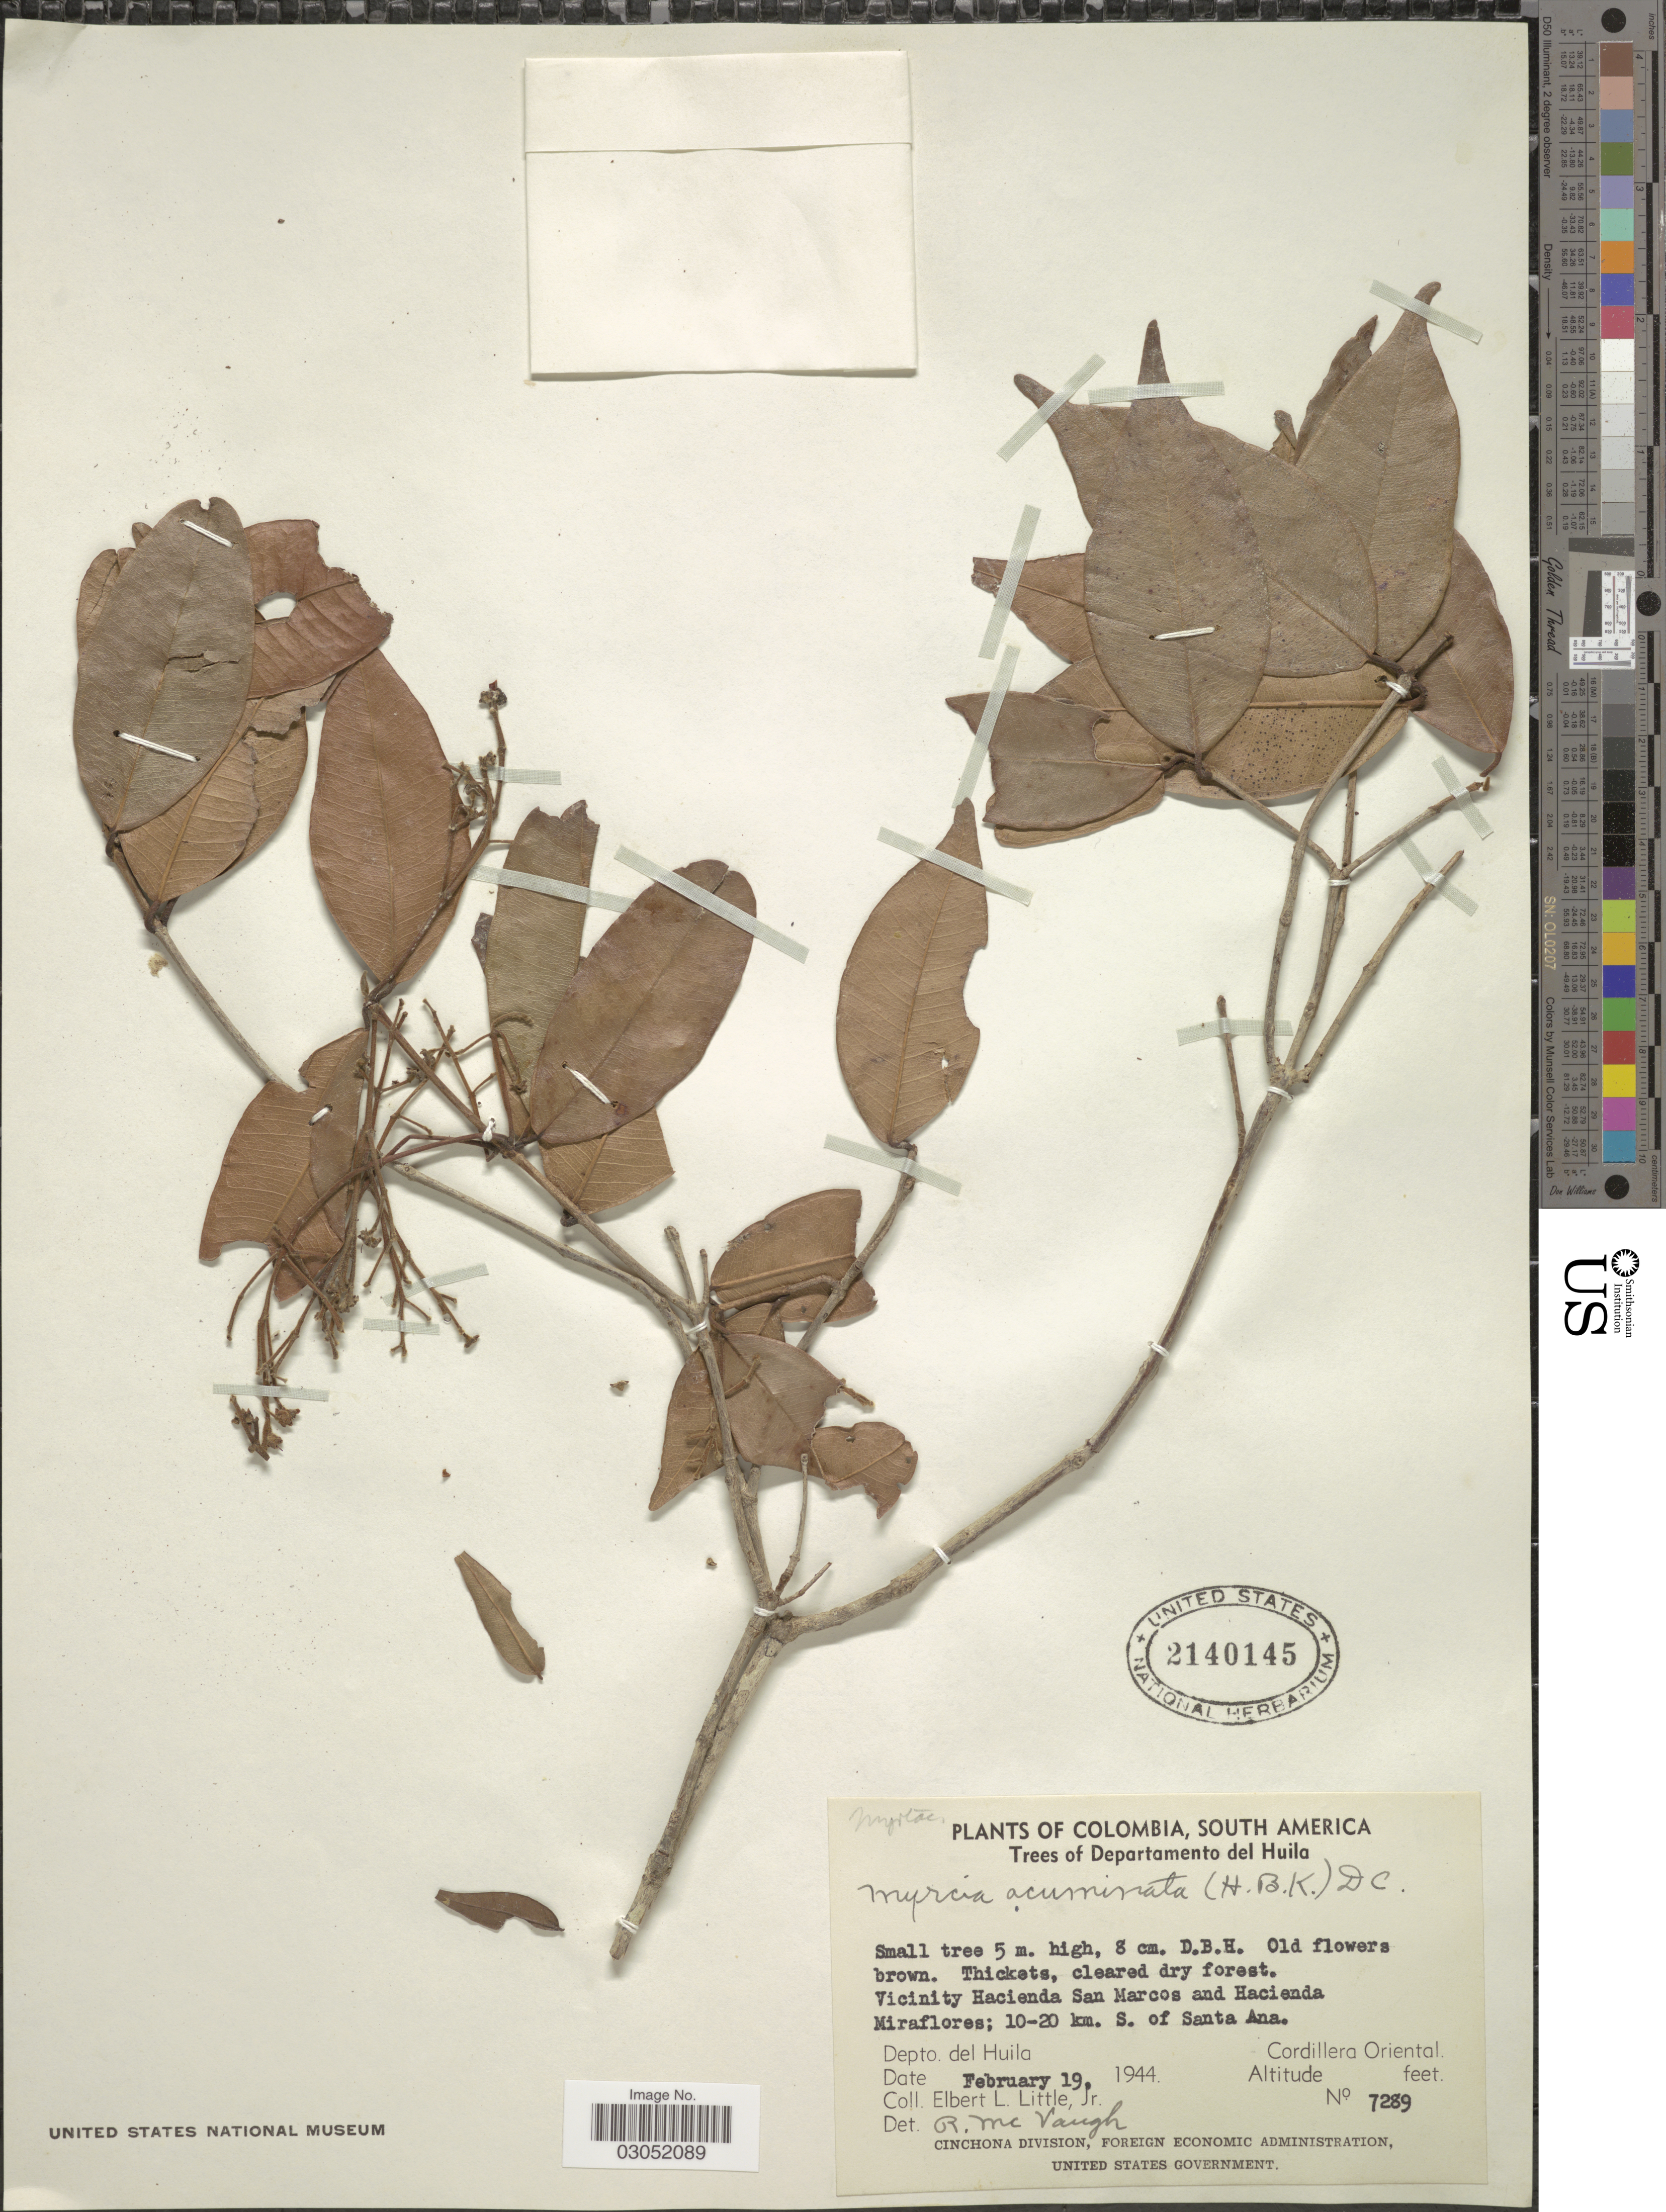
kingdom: Plantae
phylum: Tracheophyta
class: Magnoliopsida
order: Myrtales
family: Myrtaceae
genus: Myrcia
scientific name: Myrcia acuminata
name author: (Kunth) DC.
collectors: E. L. Little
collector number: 7289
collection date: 1944-02-19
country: Colombia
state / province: Huila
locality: Departamento del Huila. Vicinity Hacienda San Marcos and Hacienda Miraflores; 10-20 km. S. of Santa Ana. Depto. del Huila. Cordillera Oriental.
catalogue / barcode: US 2140145